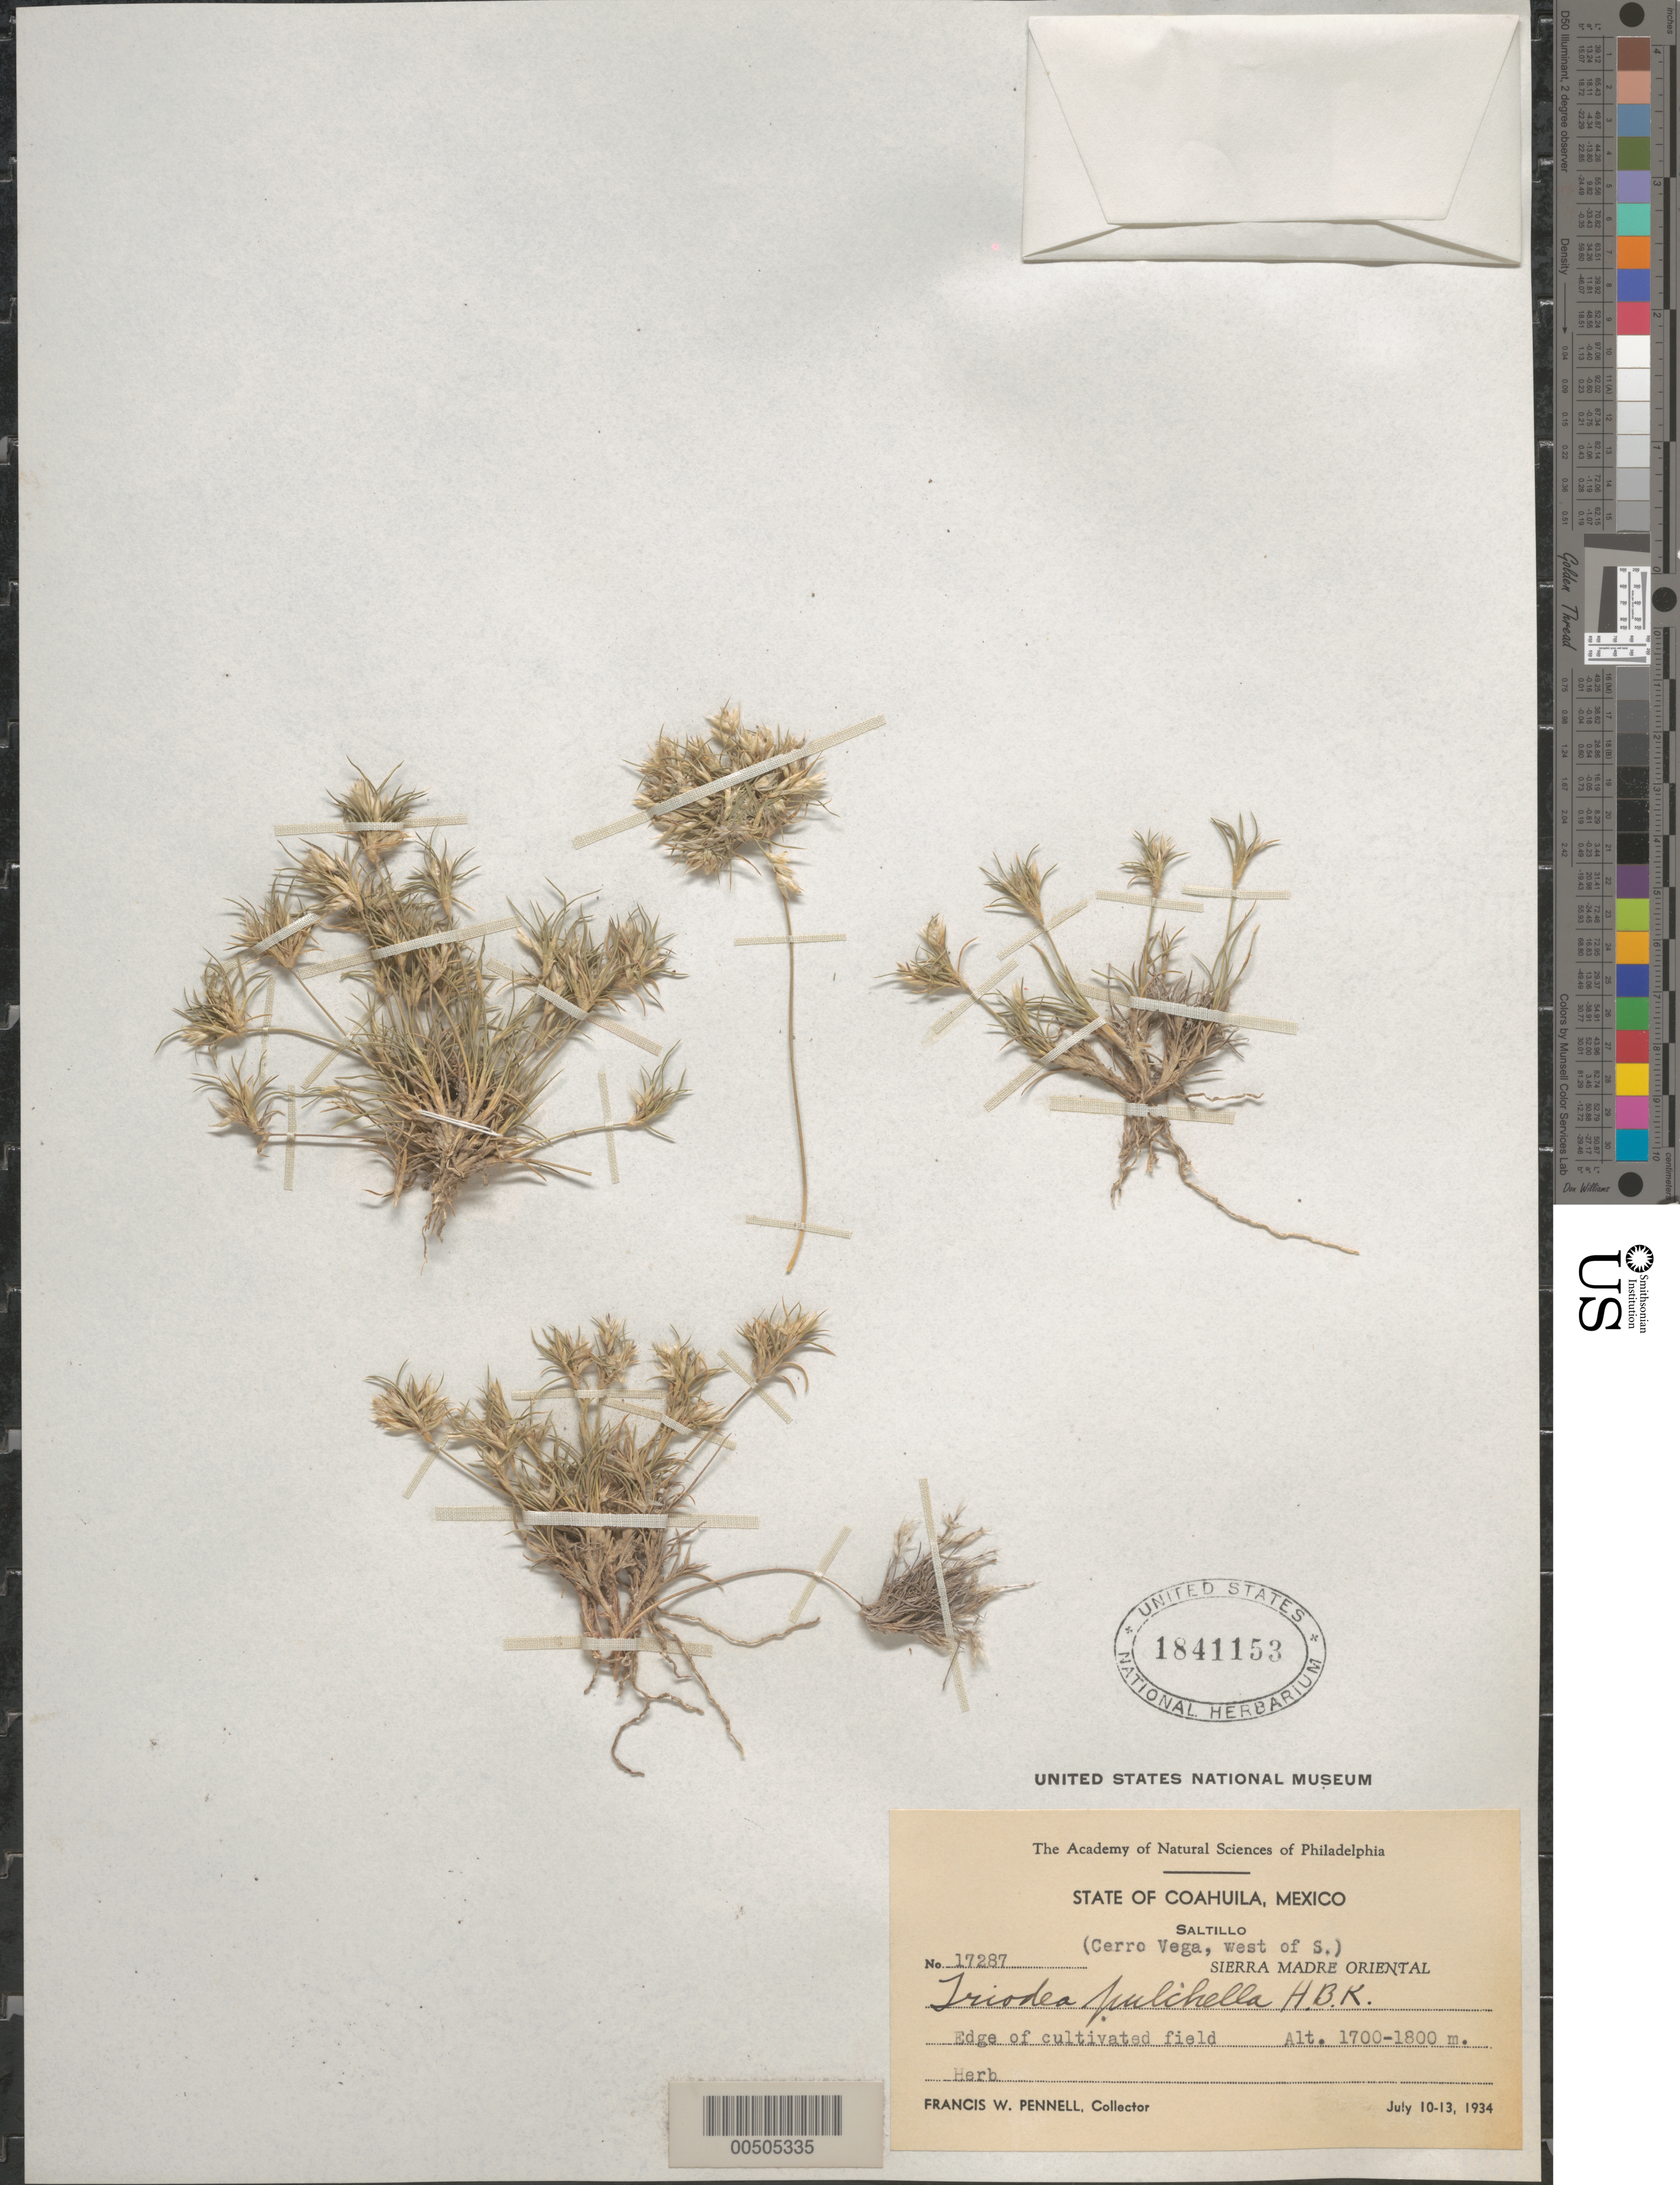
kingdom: Plantae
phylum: Tracheophyta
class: Liliopsida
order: Poales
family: Poaceae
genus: Erioneuron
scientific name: Erioneuron pulchellum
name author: (Kunth) Tateoka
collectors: F. W. Pennell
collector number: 17287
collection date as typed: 10 Jul 1934 to 13 Jul 1934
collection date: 1934-07-10/1934-07-13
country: Mexico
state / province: Coahuila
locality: Cerro Vega, W of Saltillo, Sierra Madre Oriental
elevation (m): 1700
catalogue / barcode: US 1841153